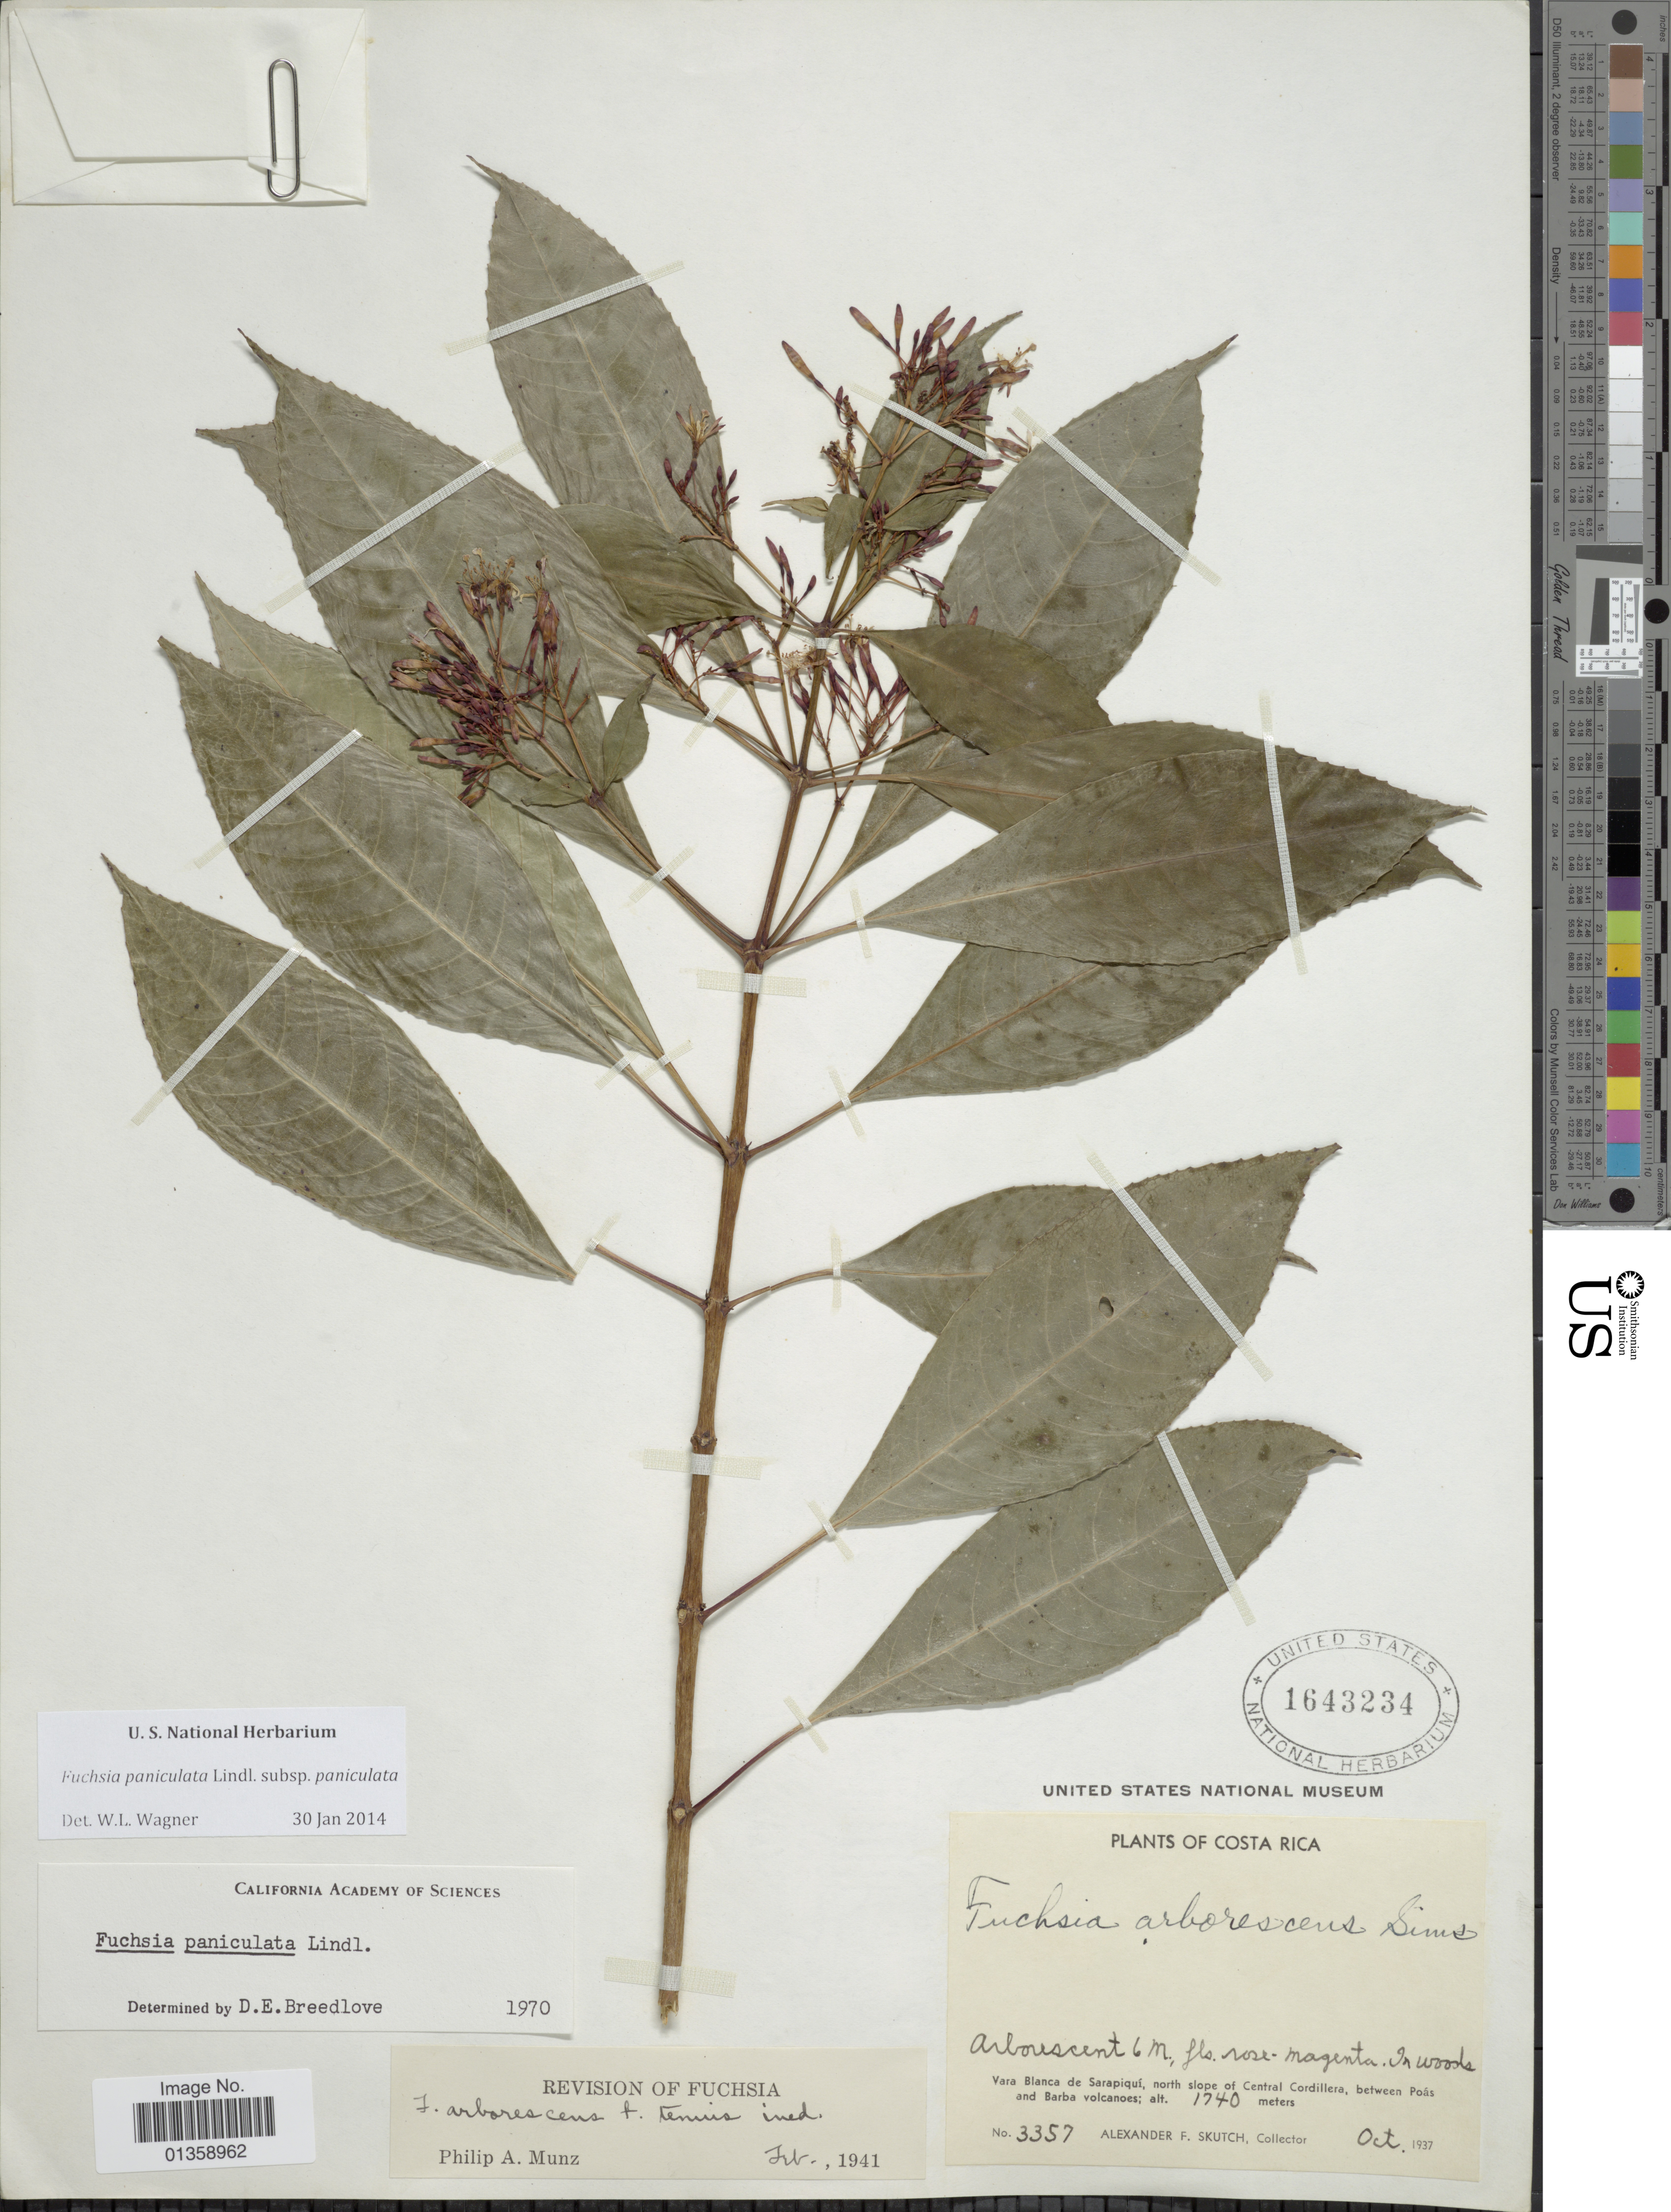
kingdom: Plantae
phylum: Tracheophyta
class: Magnoliopsida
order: Myrtales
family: Onagraceae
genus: Fuchsia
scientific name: Fuchsia paniculata subsp. paniculata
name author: Lindl.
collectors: A. F. Skutch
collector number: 3357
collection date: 1937-10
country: Costa Rica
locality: Vara Blanca de Sarapiquí, north slope of Central Cordillera, between Poás and Barba volcanoes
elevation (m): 1740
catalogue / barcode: US 1643234